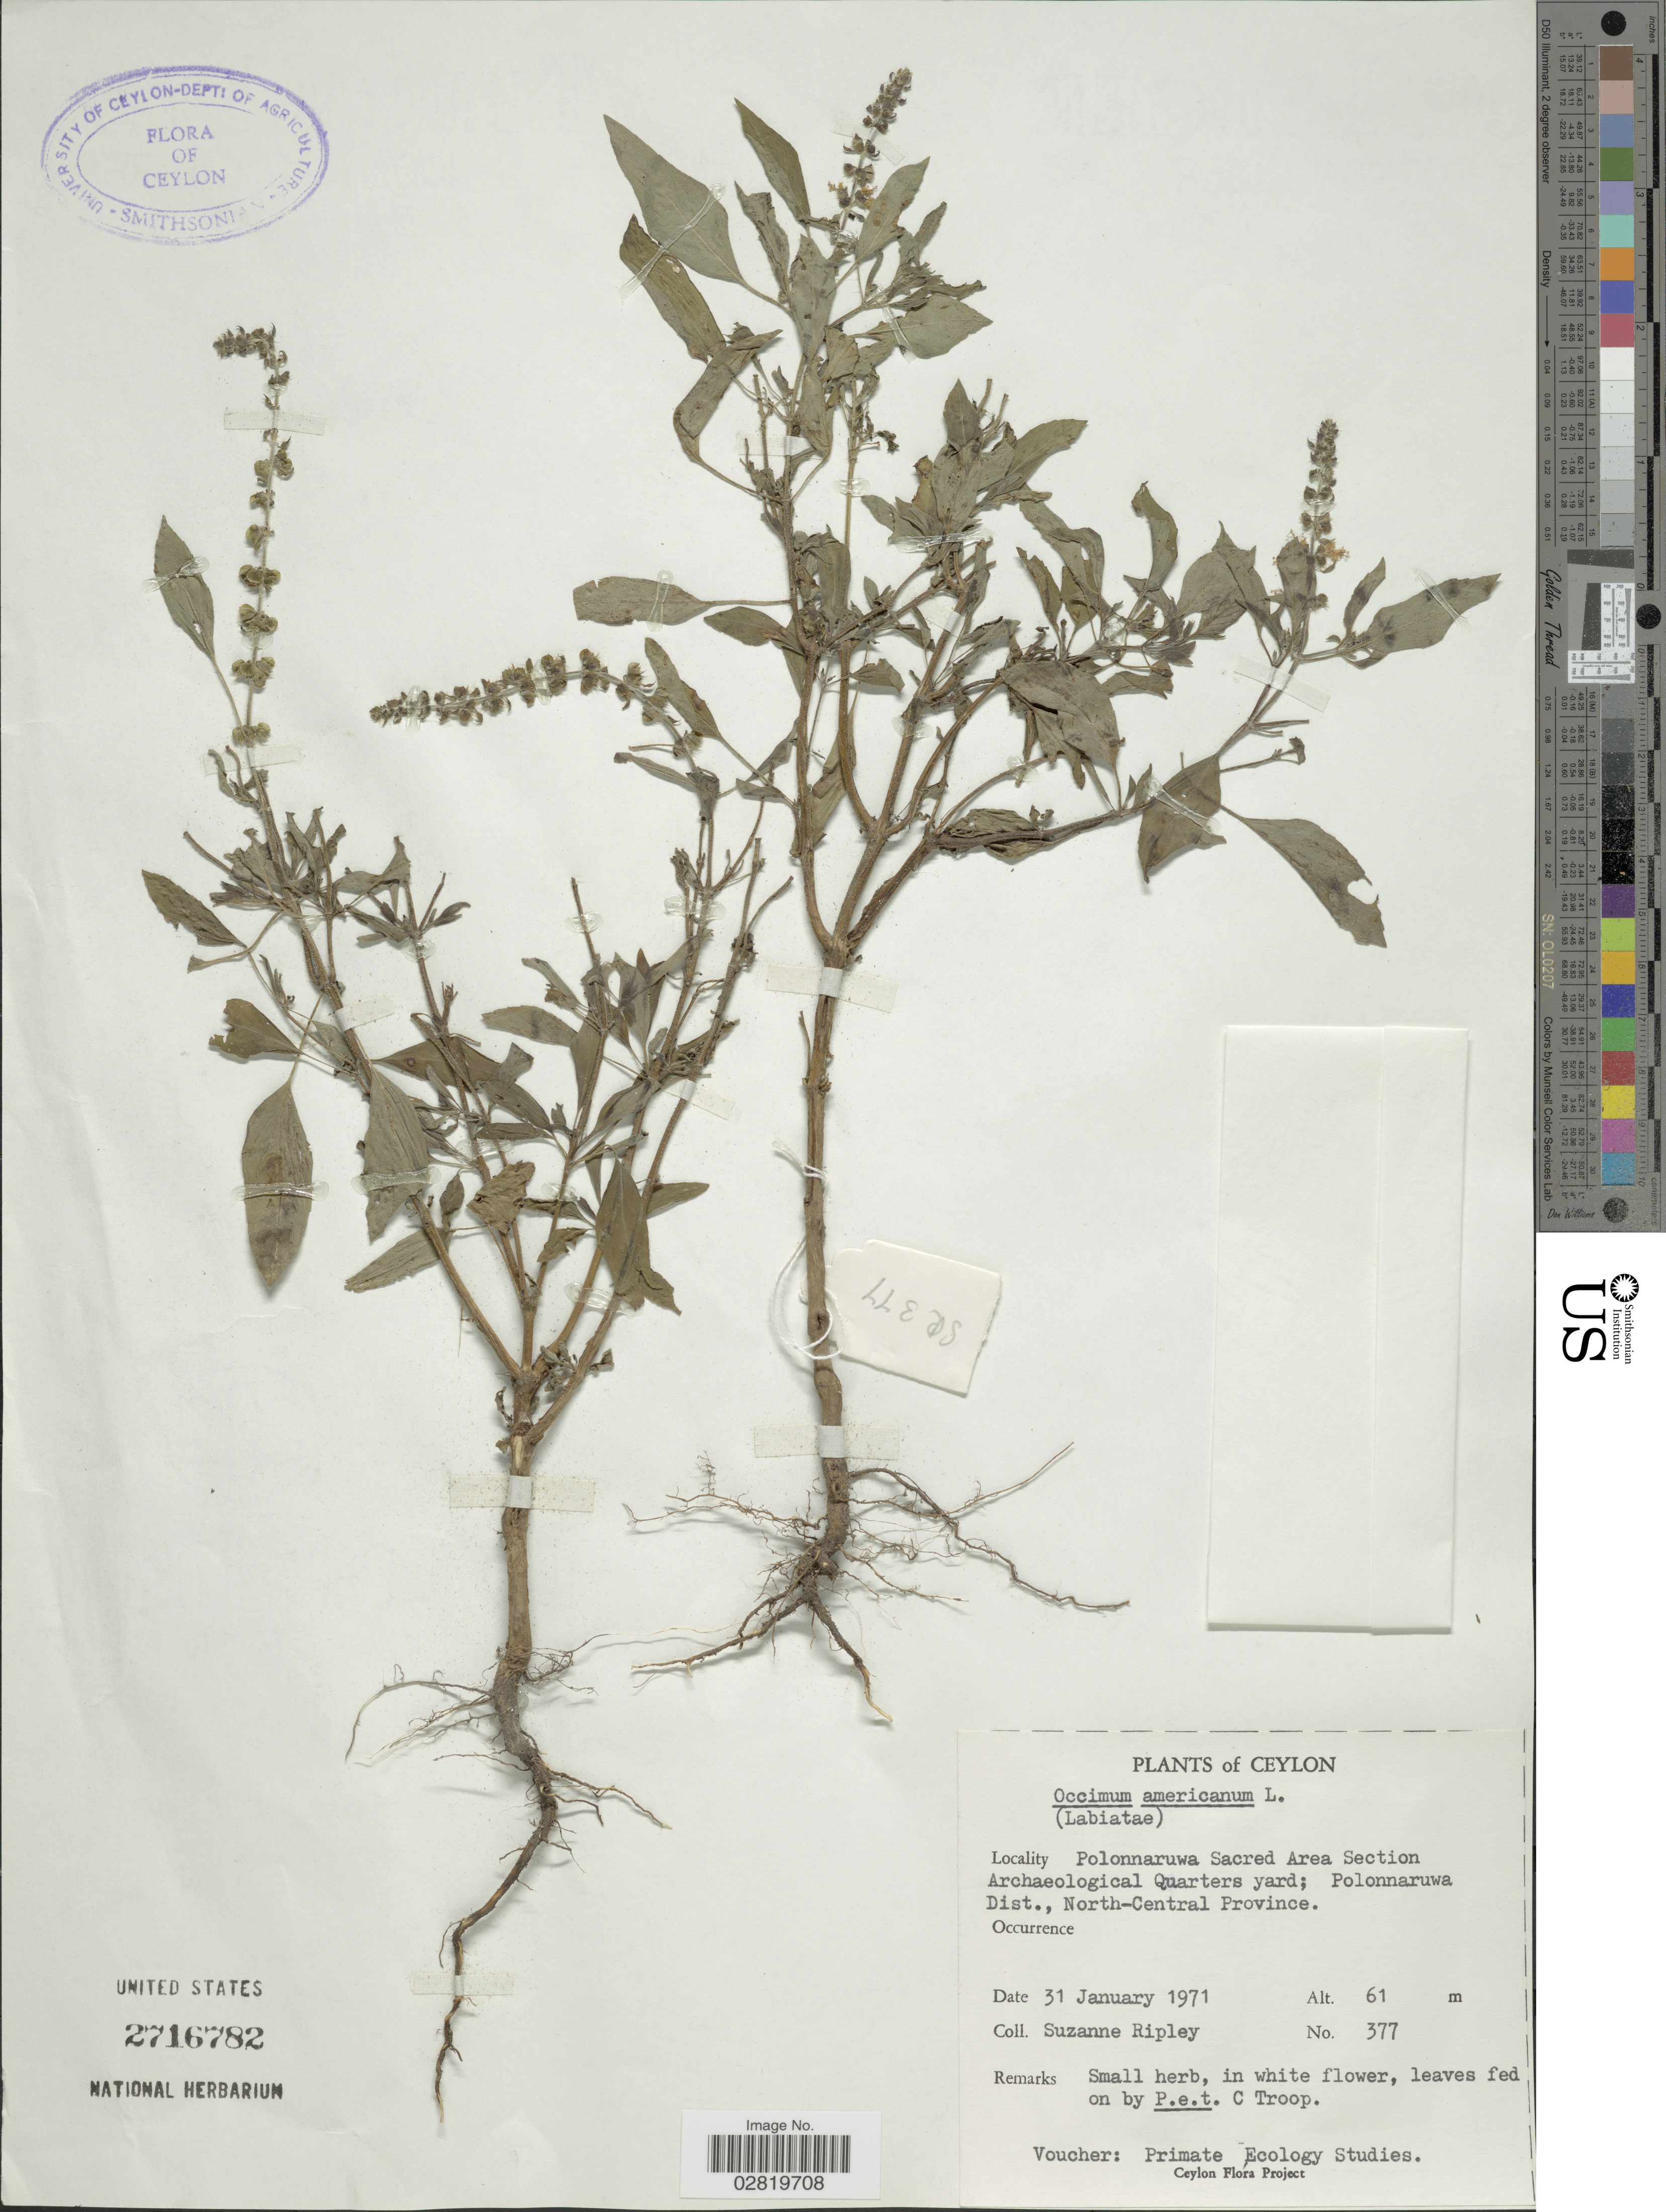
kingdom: Plantae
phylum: Tracheophyta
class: Magnoliopsida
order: Lamiales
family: Lamiaceae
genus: Ocimum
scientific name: Ocimum americanum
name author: L.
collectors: S. Ripley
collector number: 377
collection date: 1971-01-31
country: Sri Lanka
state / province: North Central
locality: Ceylon, Polonnaruwa Sacred Area Section Archaelogical Quarters yard; Polonnaruwa Dist., North-Central Province.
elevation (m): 61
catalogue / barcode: US 2716782